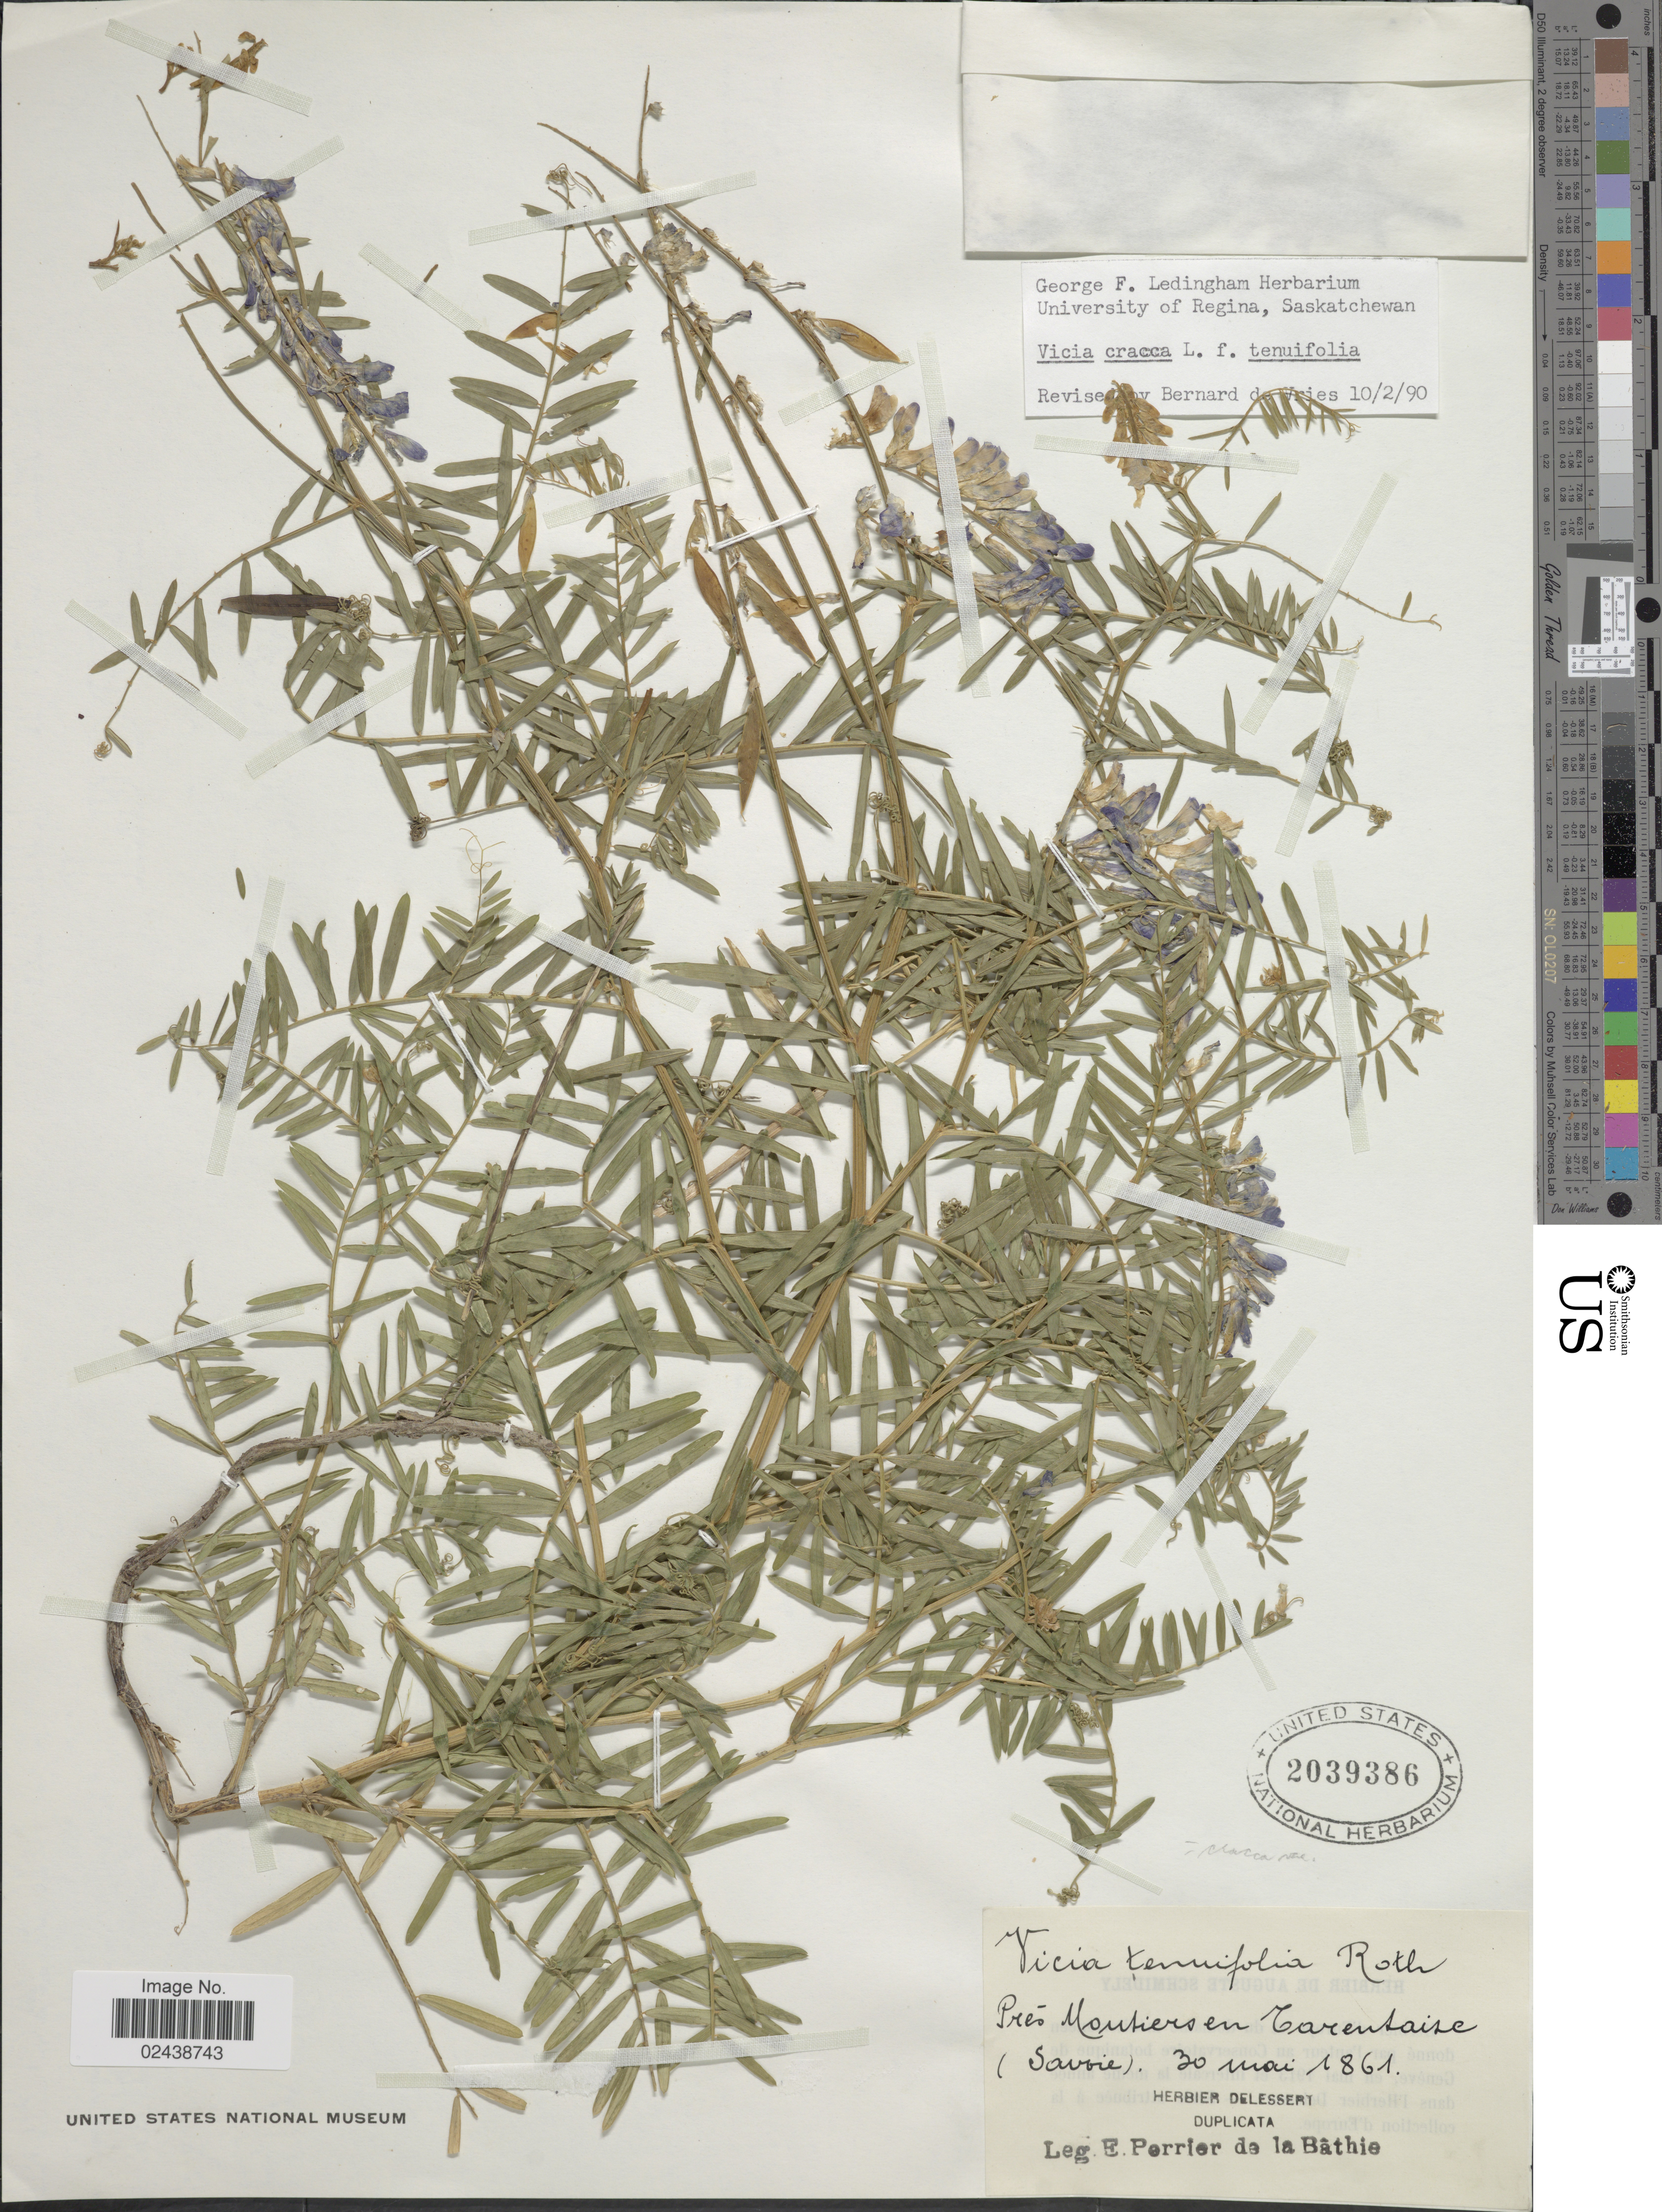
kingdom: Plantae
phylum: Tracheophyta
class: Magnoliopsida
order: Fabales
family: Fabaceae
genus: Vicia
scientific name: Vicia cracca subsp. tenuifolia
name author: (Roth) Gaudin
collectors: E. Perrier de la Bâthie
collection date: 1861-05-30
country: France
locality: Pres Montiers en Tarentaise (Savoie)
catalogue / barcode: US 2039386